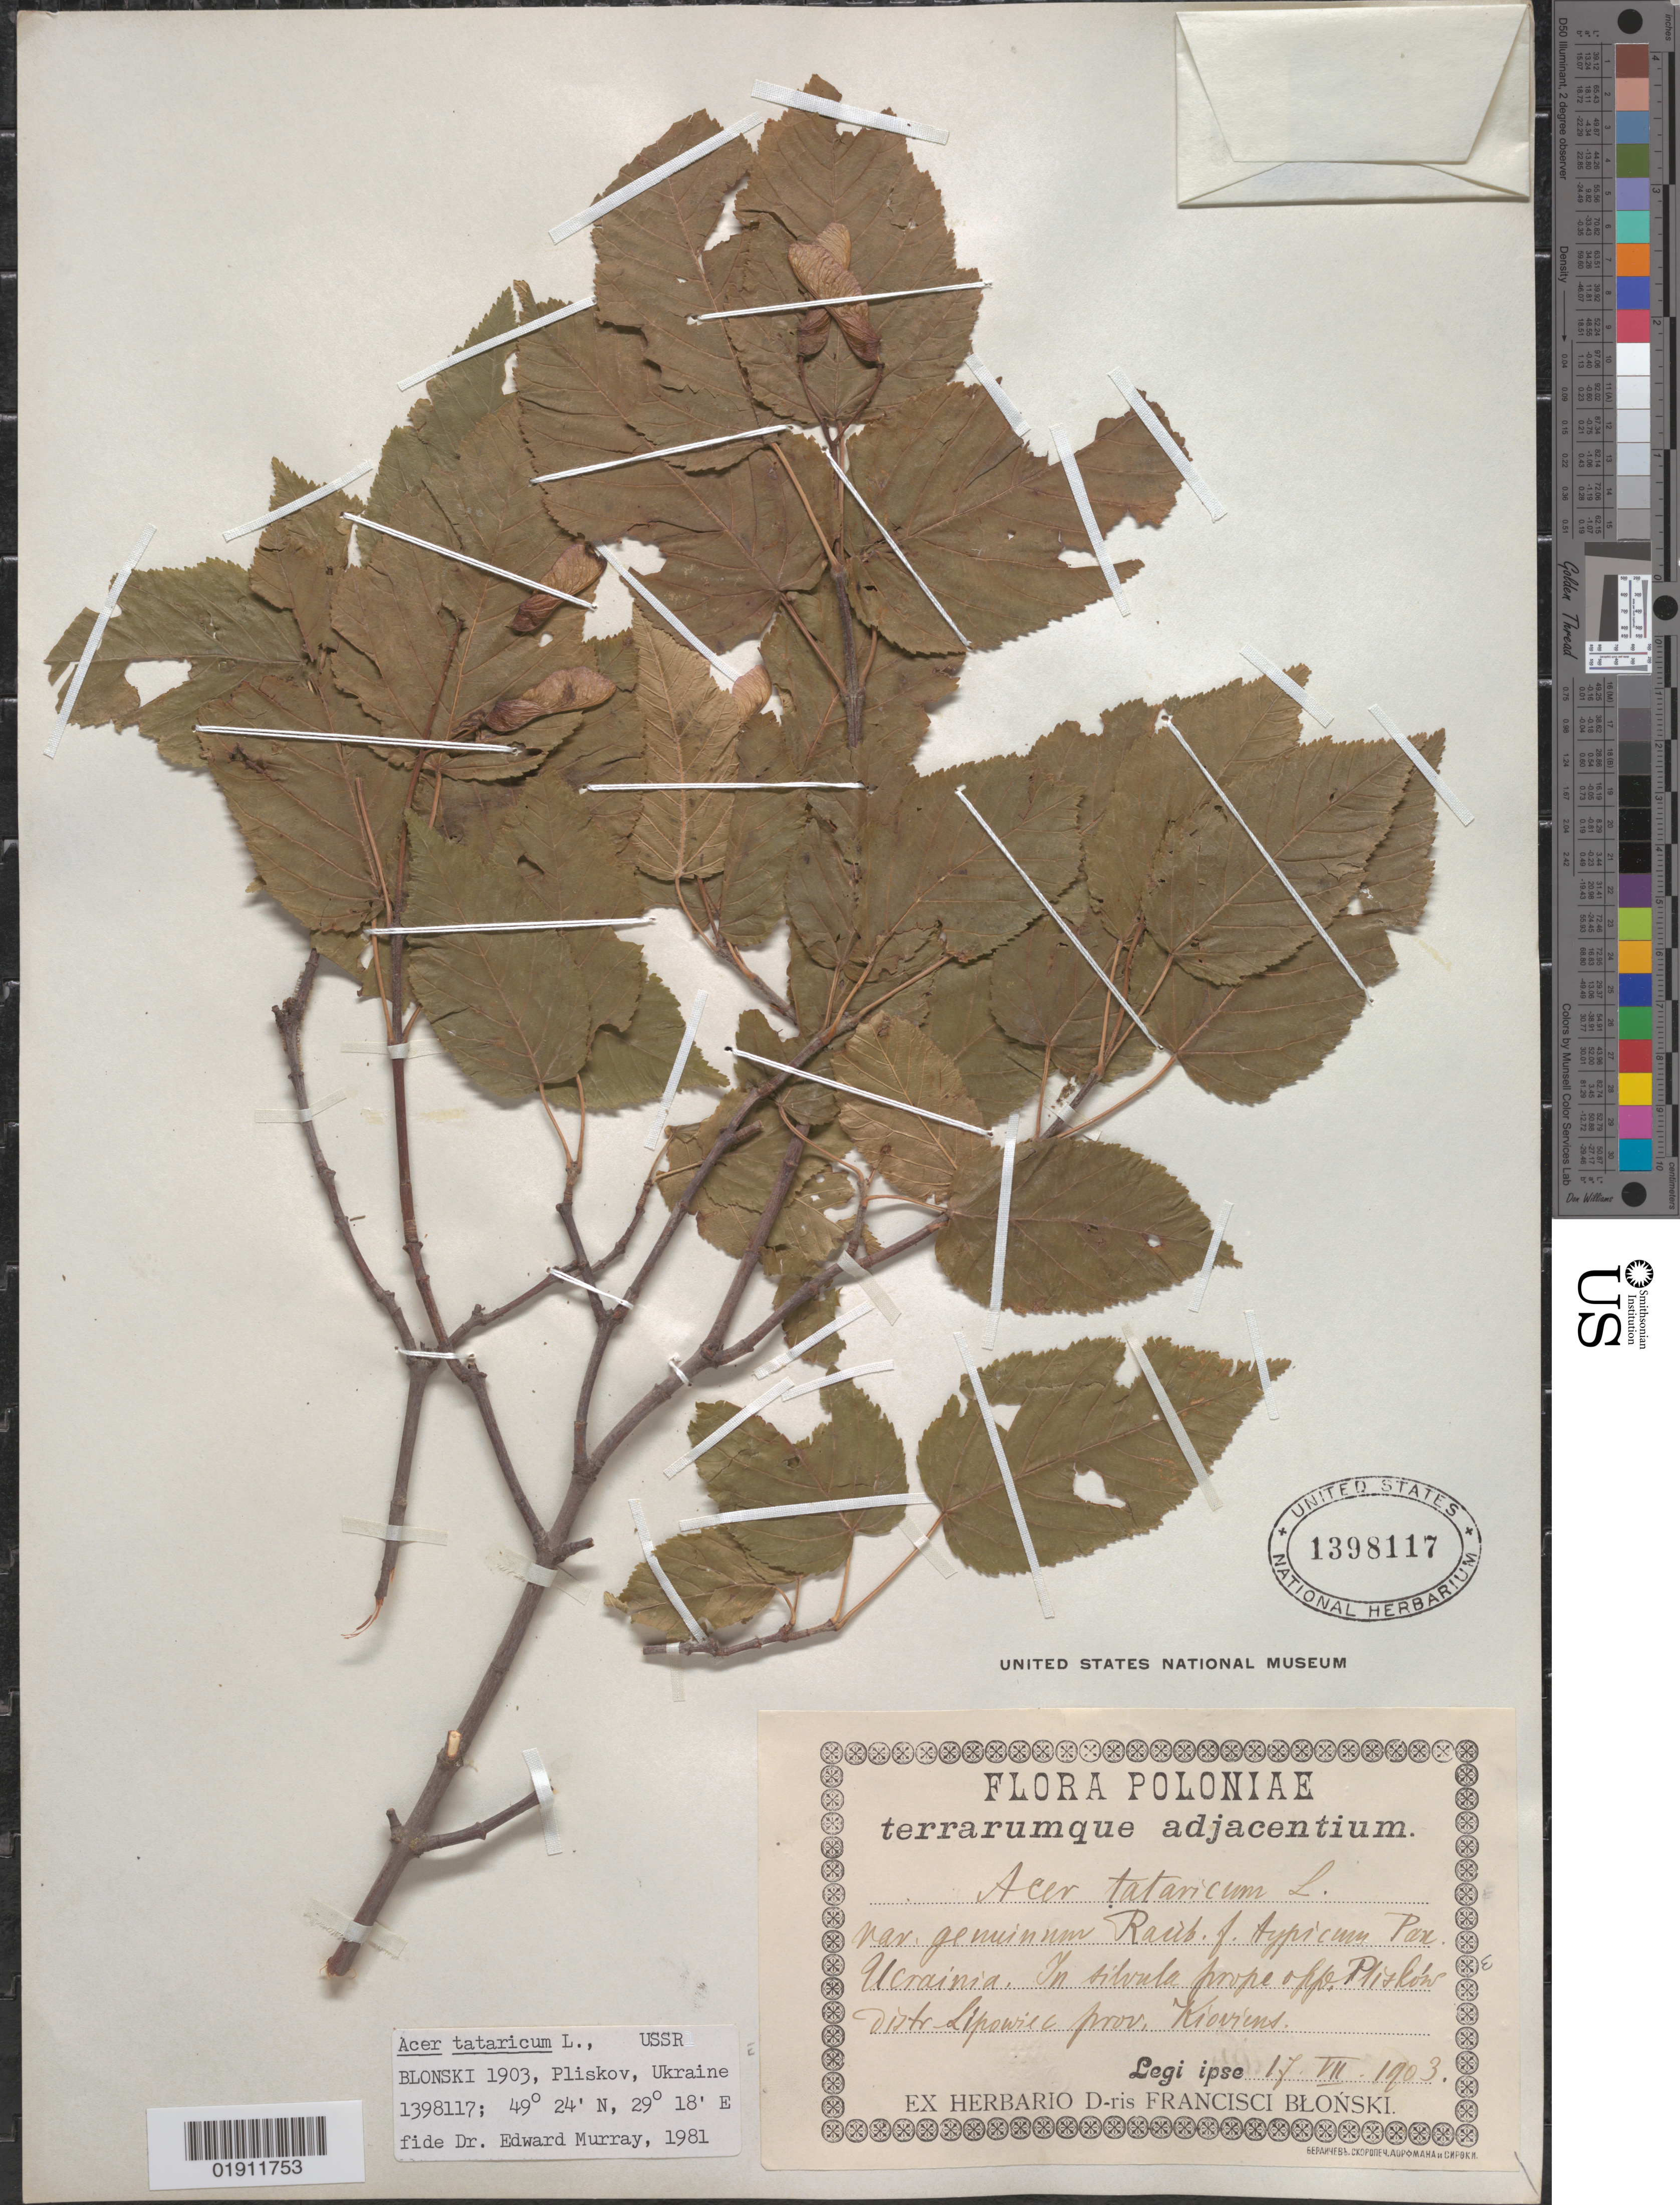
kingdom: Plantae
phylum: Tracheophyta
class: Magnoliopsida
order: Sapindales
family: Sapindaceae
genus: Acer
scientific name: Acer tataricum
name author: L.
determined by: Murray, Edward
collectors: F. Blonski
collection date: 1903-07-17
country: Ukraine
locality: Prov. Kioviens, Distr. Sipowiec, opp. Pliskow [Plyskiv]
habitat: In silvula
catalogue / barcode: US 1398117